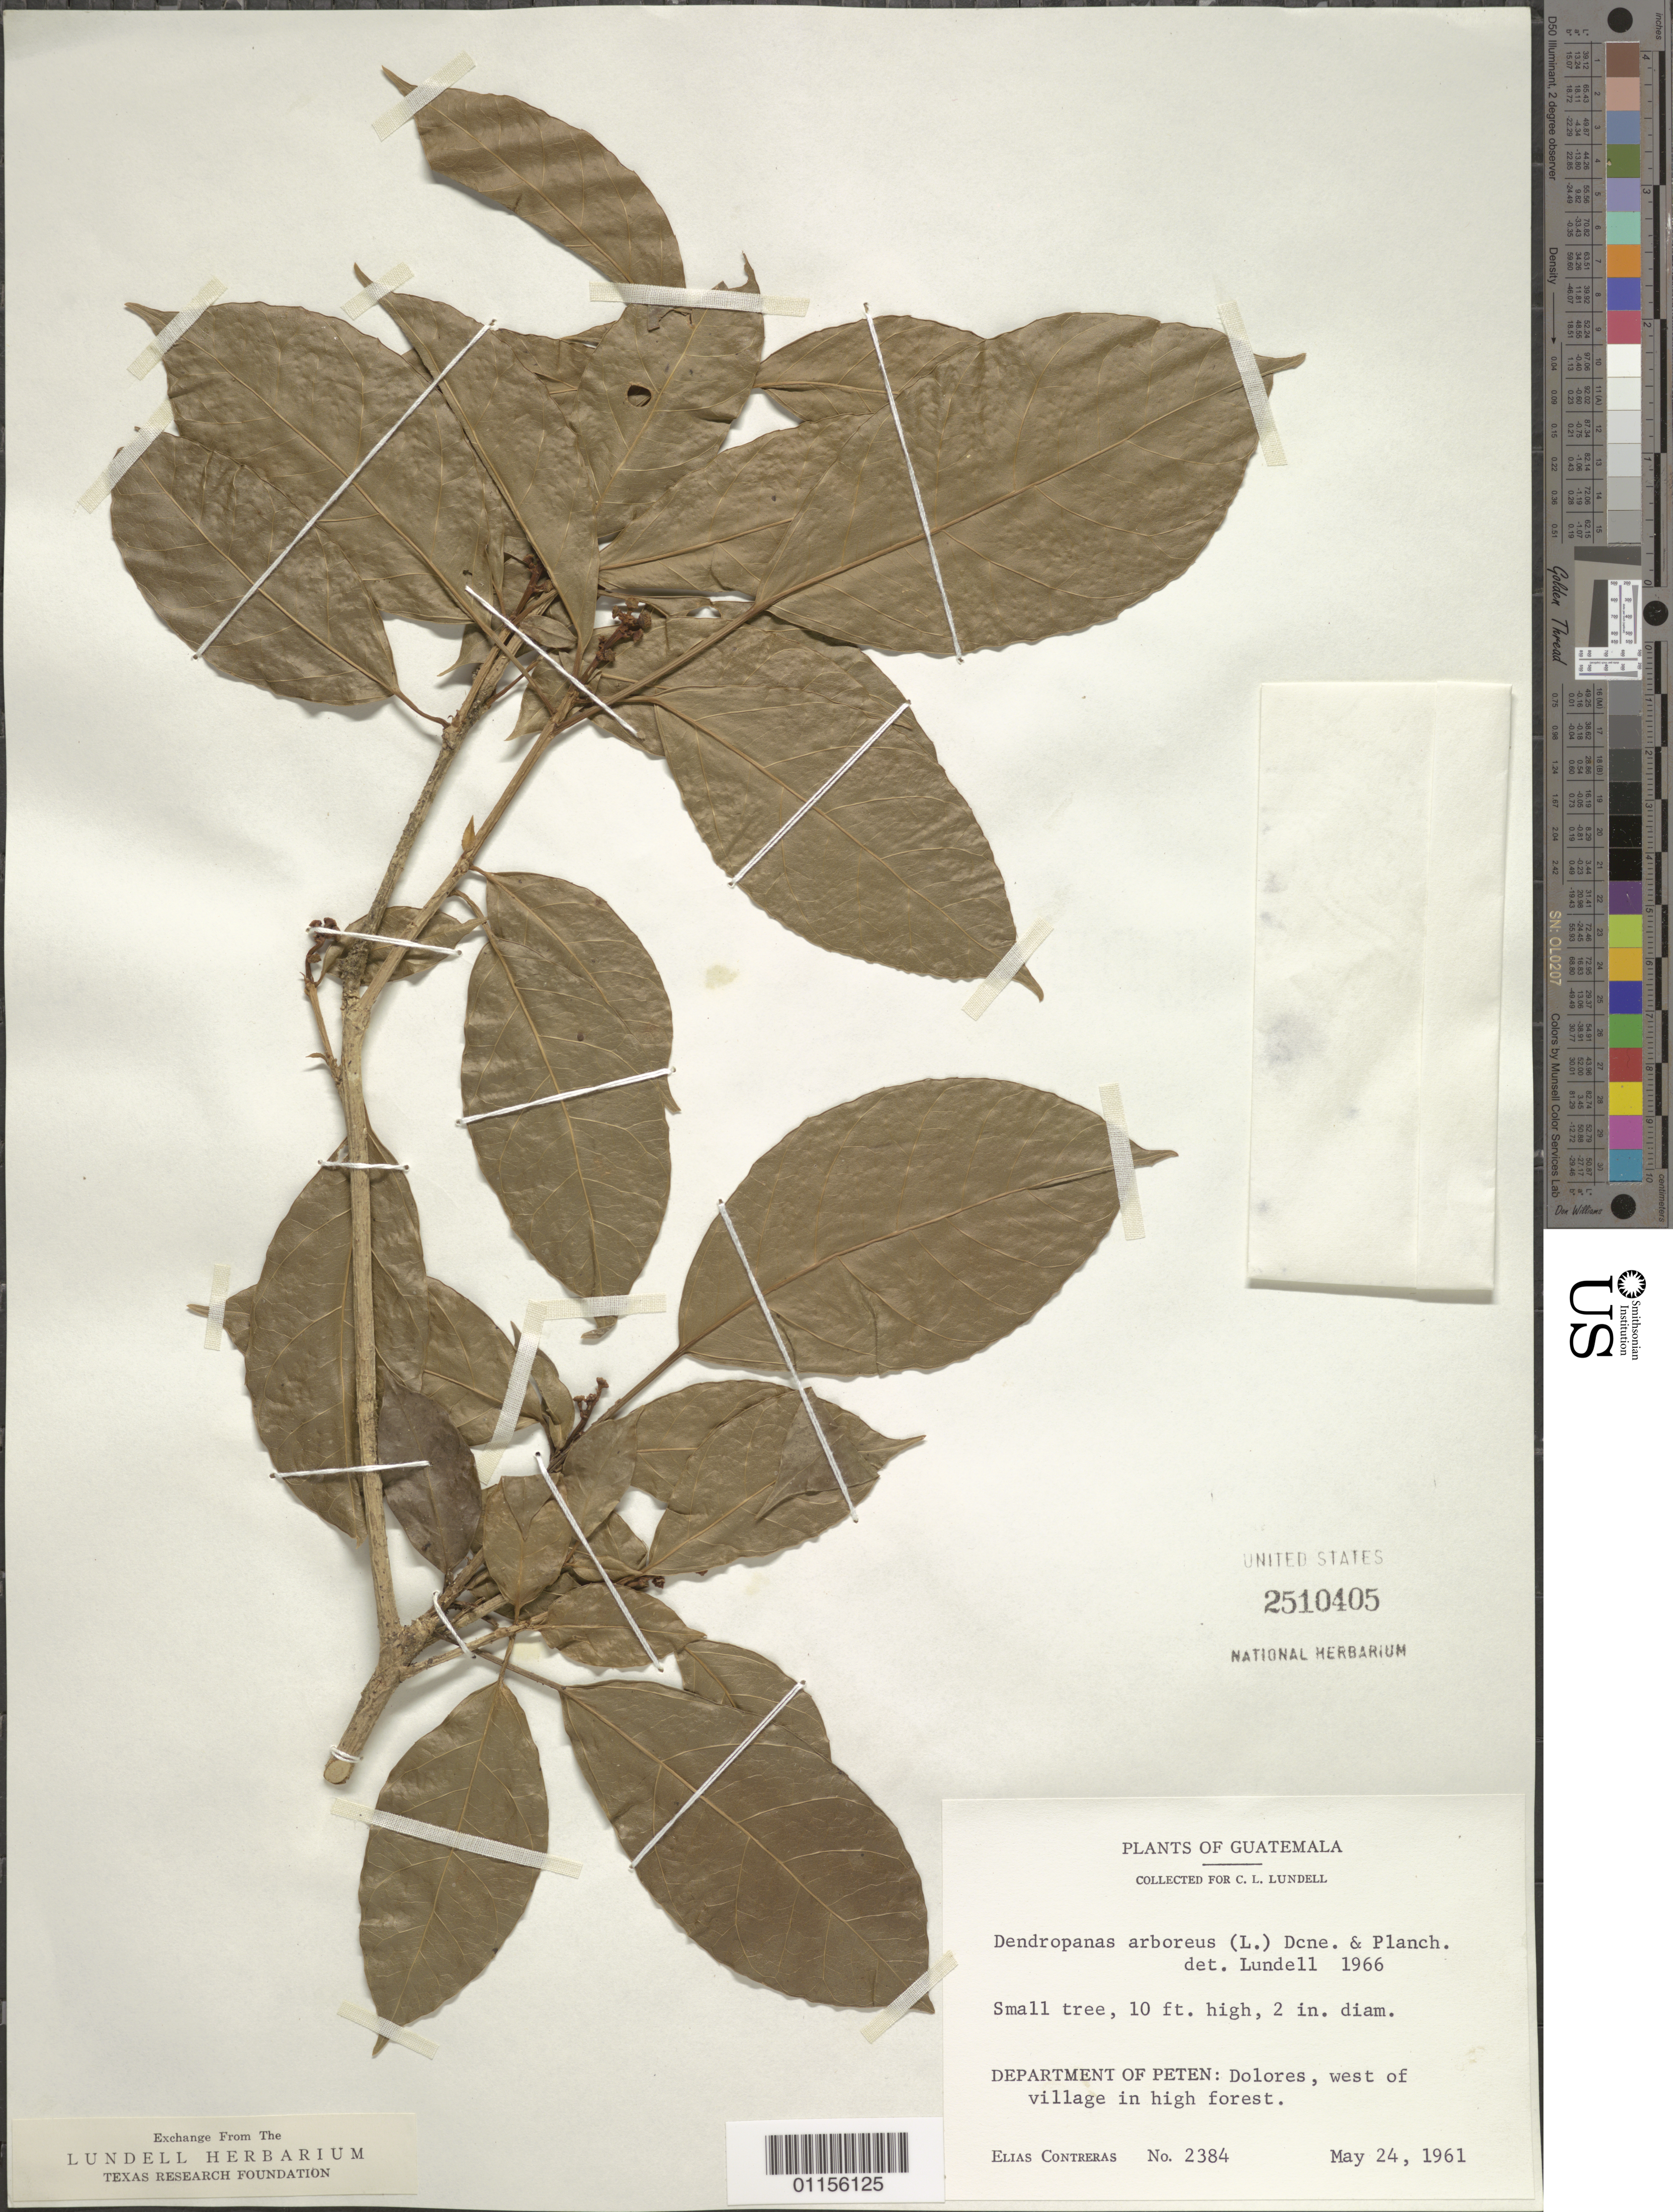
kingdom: Plantae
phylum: Tracheophyta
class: Magnoliopsida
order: Apiales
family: Araliaceae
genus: Dendropanax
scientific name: Dendropanax arboreus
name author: (L.) Decne. & Planch.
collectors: E. Contreras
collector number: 2384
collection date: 1961-05-24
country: Guatemala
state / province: El Petén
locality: Dolores, W of village in high forest.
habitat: Small tree growing in the high forest.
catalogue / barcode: US 2510405